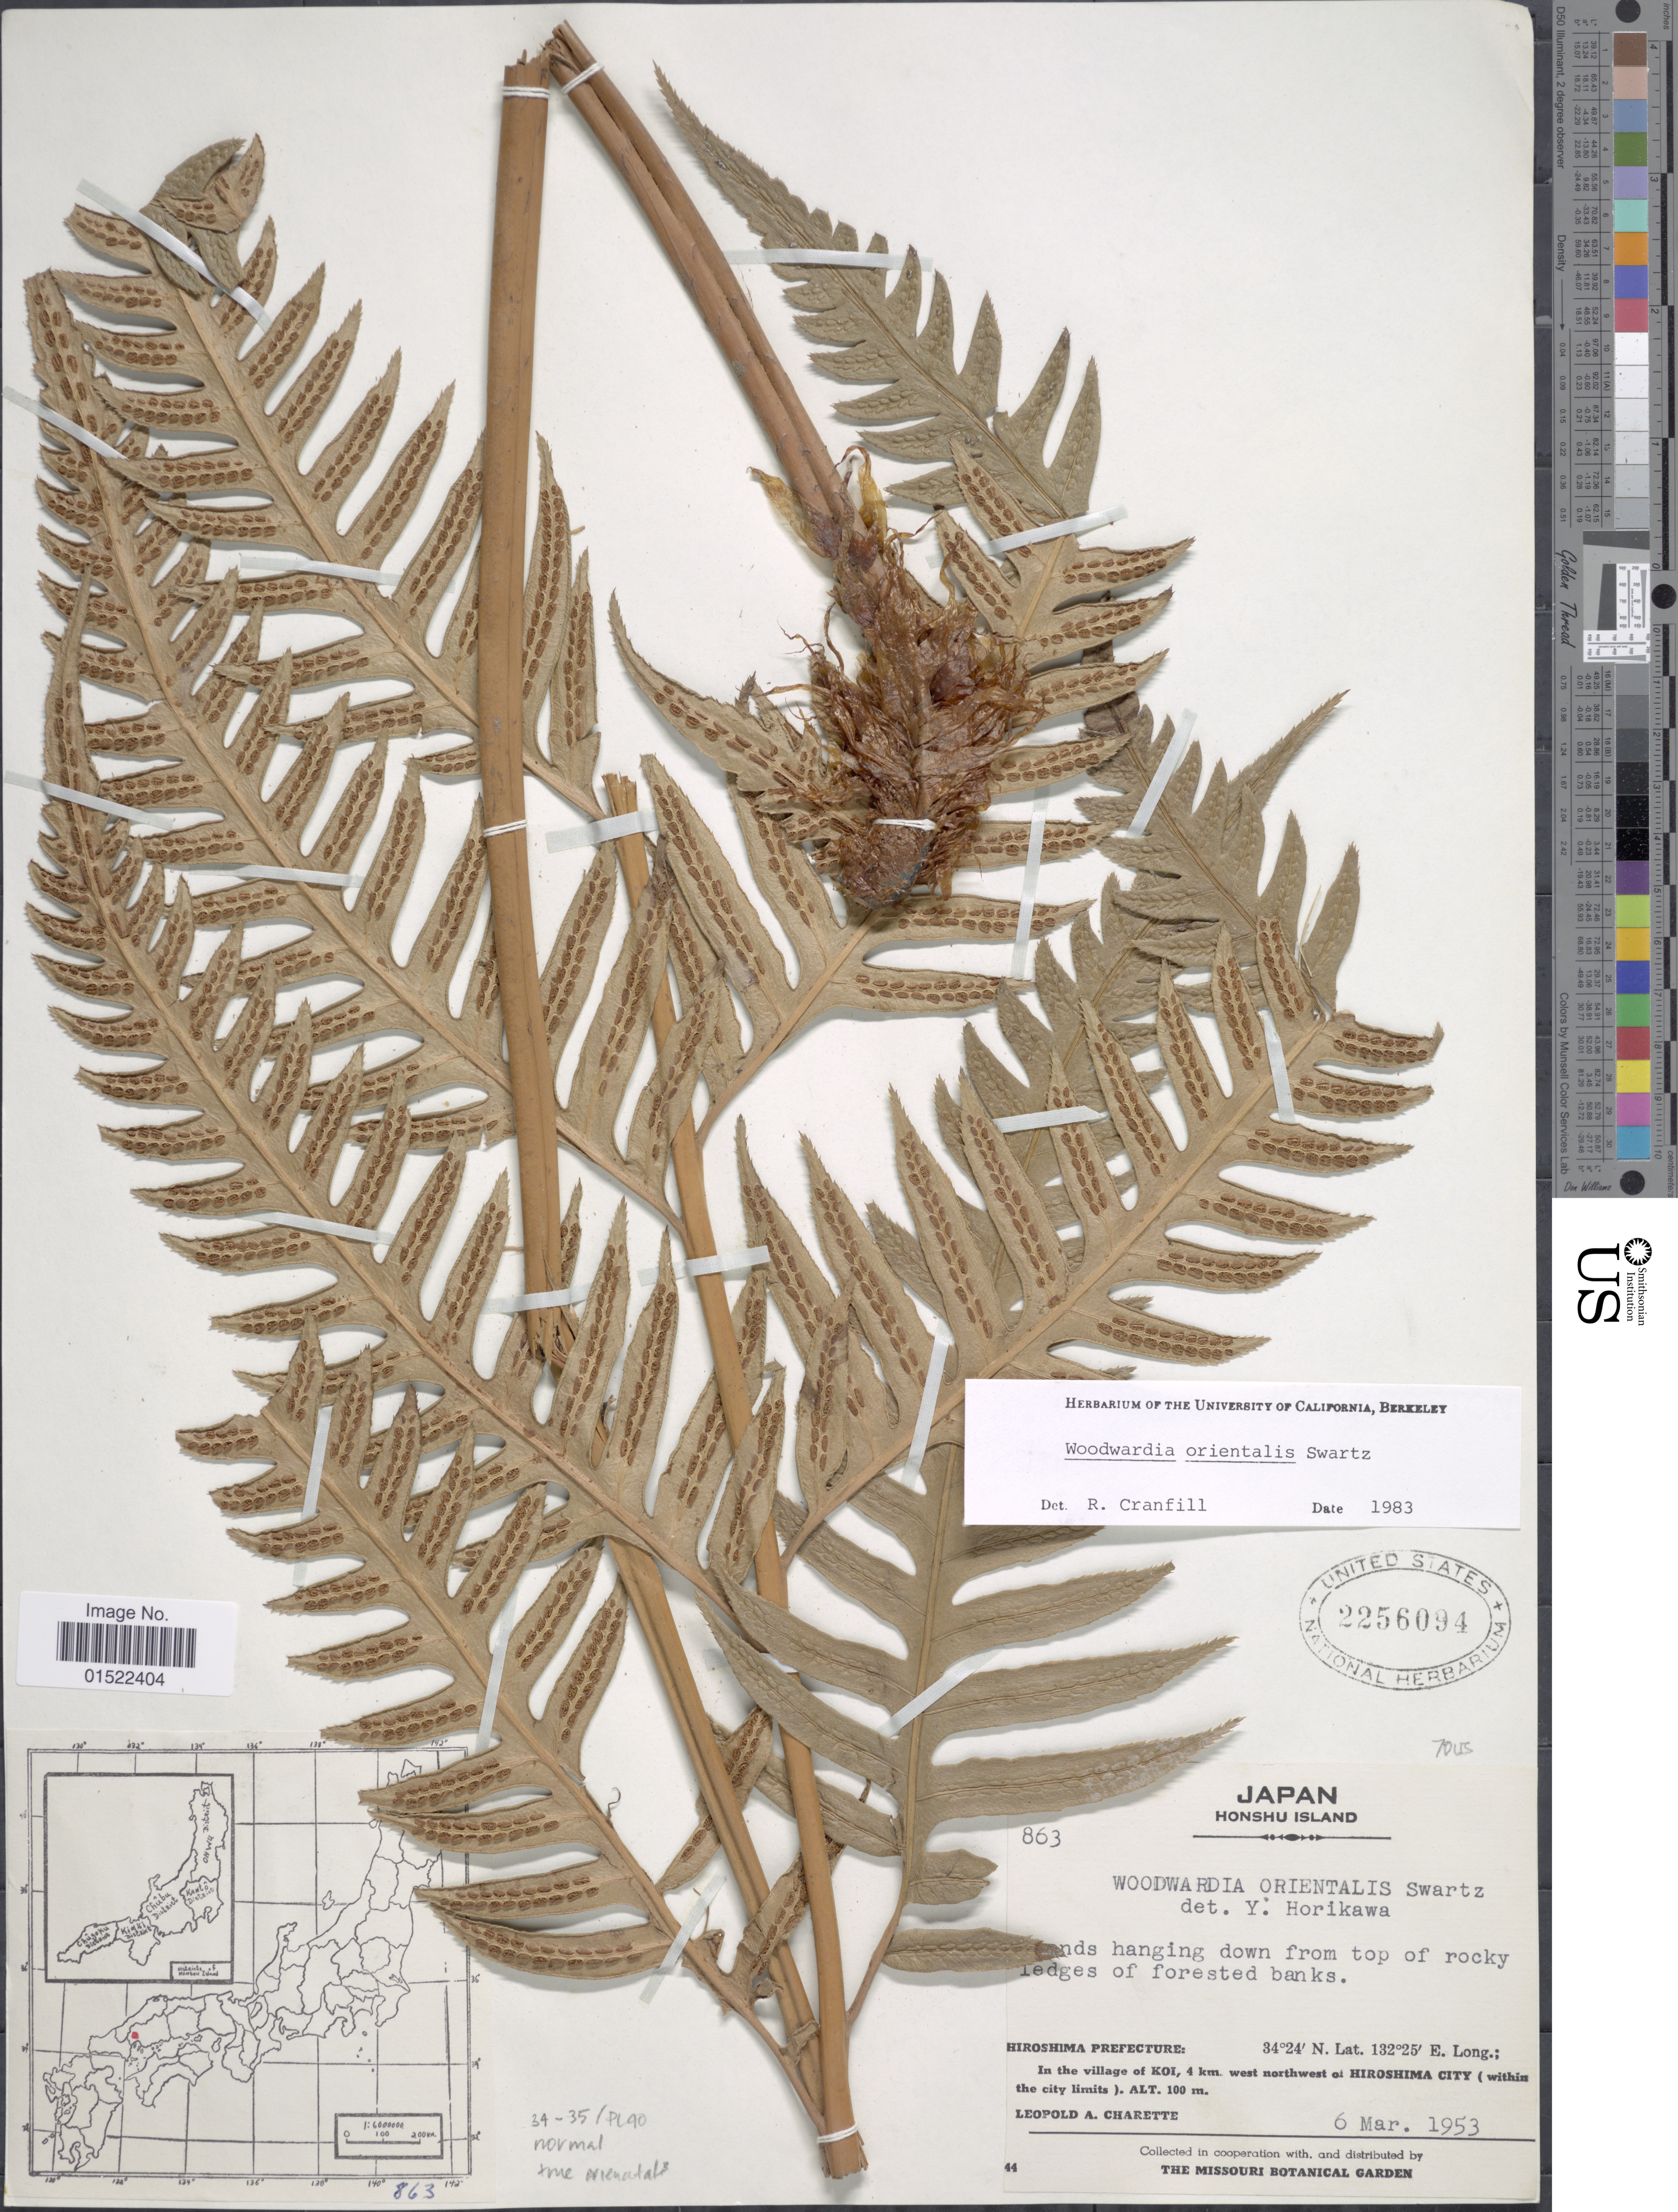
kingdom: Plantae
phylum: Tracheophyta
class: Polypodiopsida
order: Polypodiales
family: Blechnaceae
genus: Woodwardia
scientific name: Woodwardia orientalis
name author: Sw.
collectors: L. A. Charette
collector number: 863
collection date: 1953-03-06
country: Japan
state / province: Hirosima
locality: Honsu Island, in the village of Koi, 4 km. west northwest, Hiroshima City (within the city limits).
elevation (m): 100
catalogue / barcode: US 2256094